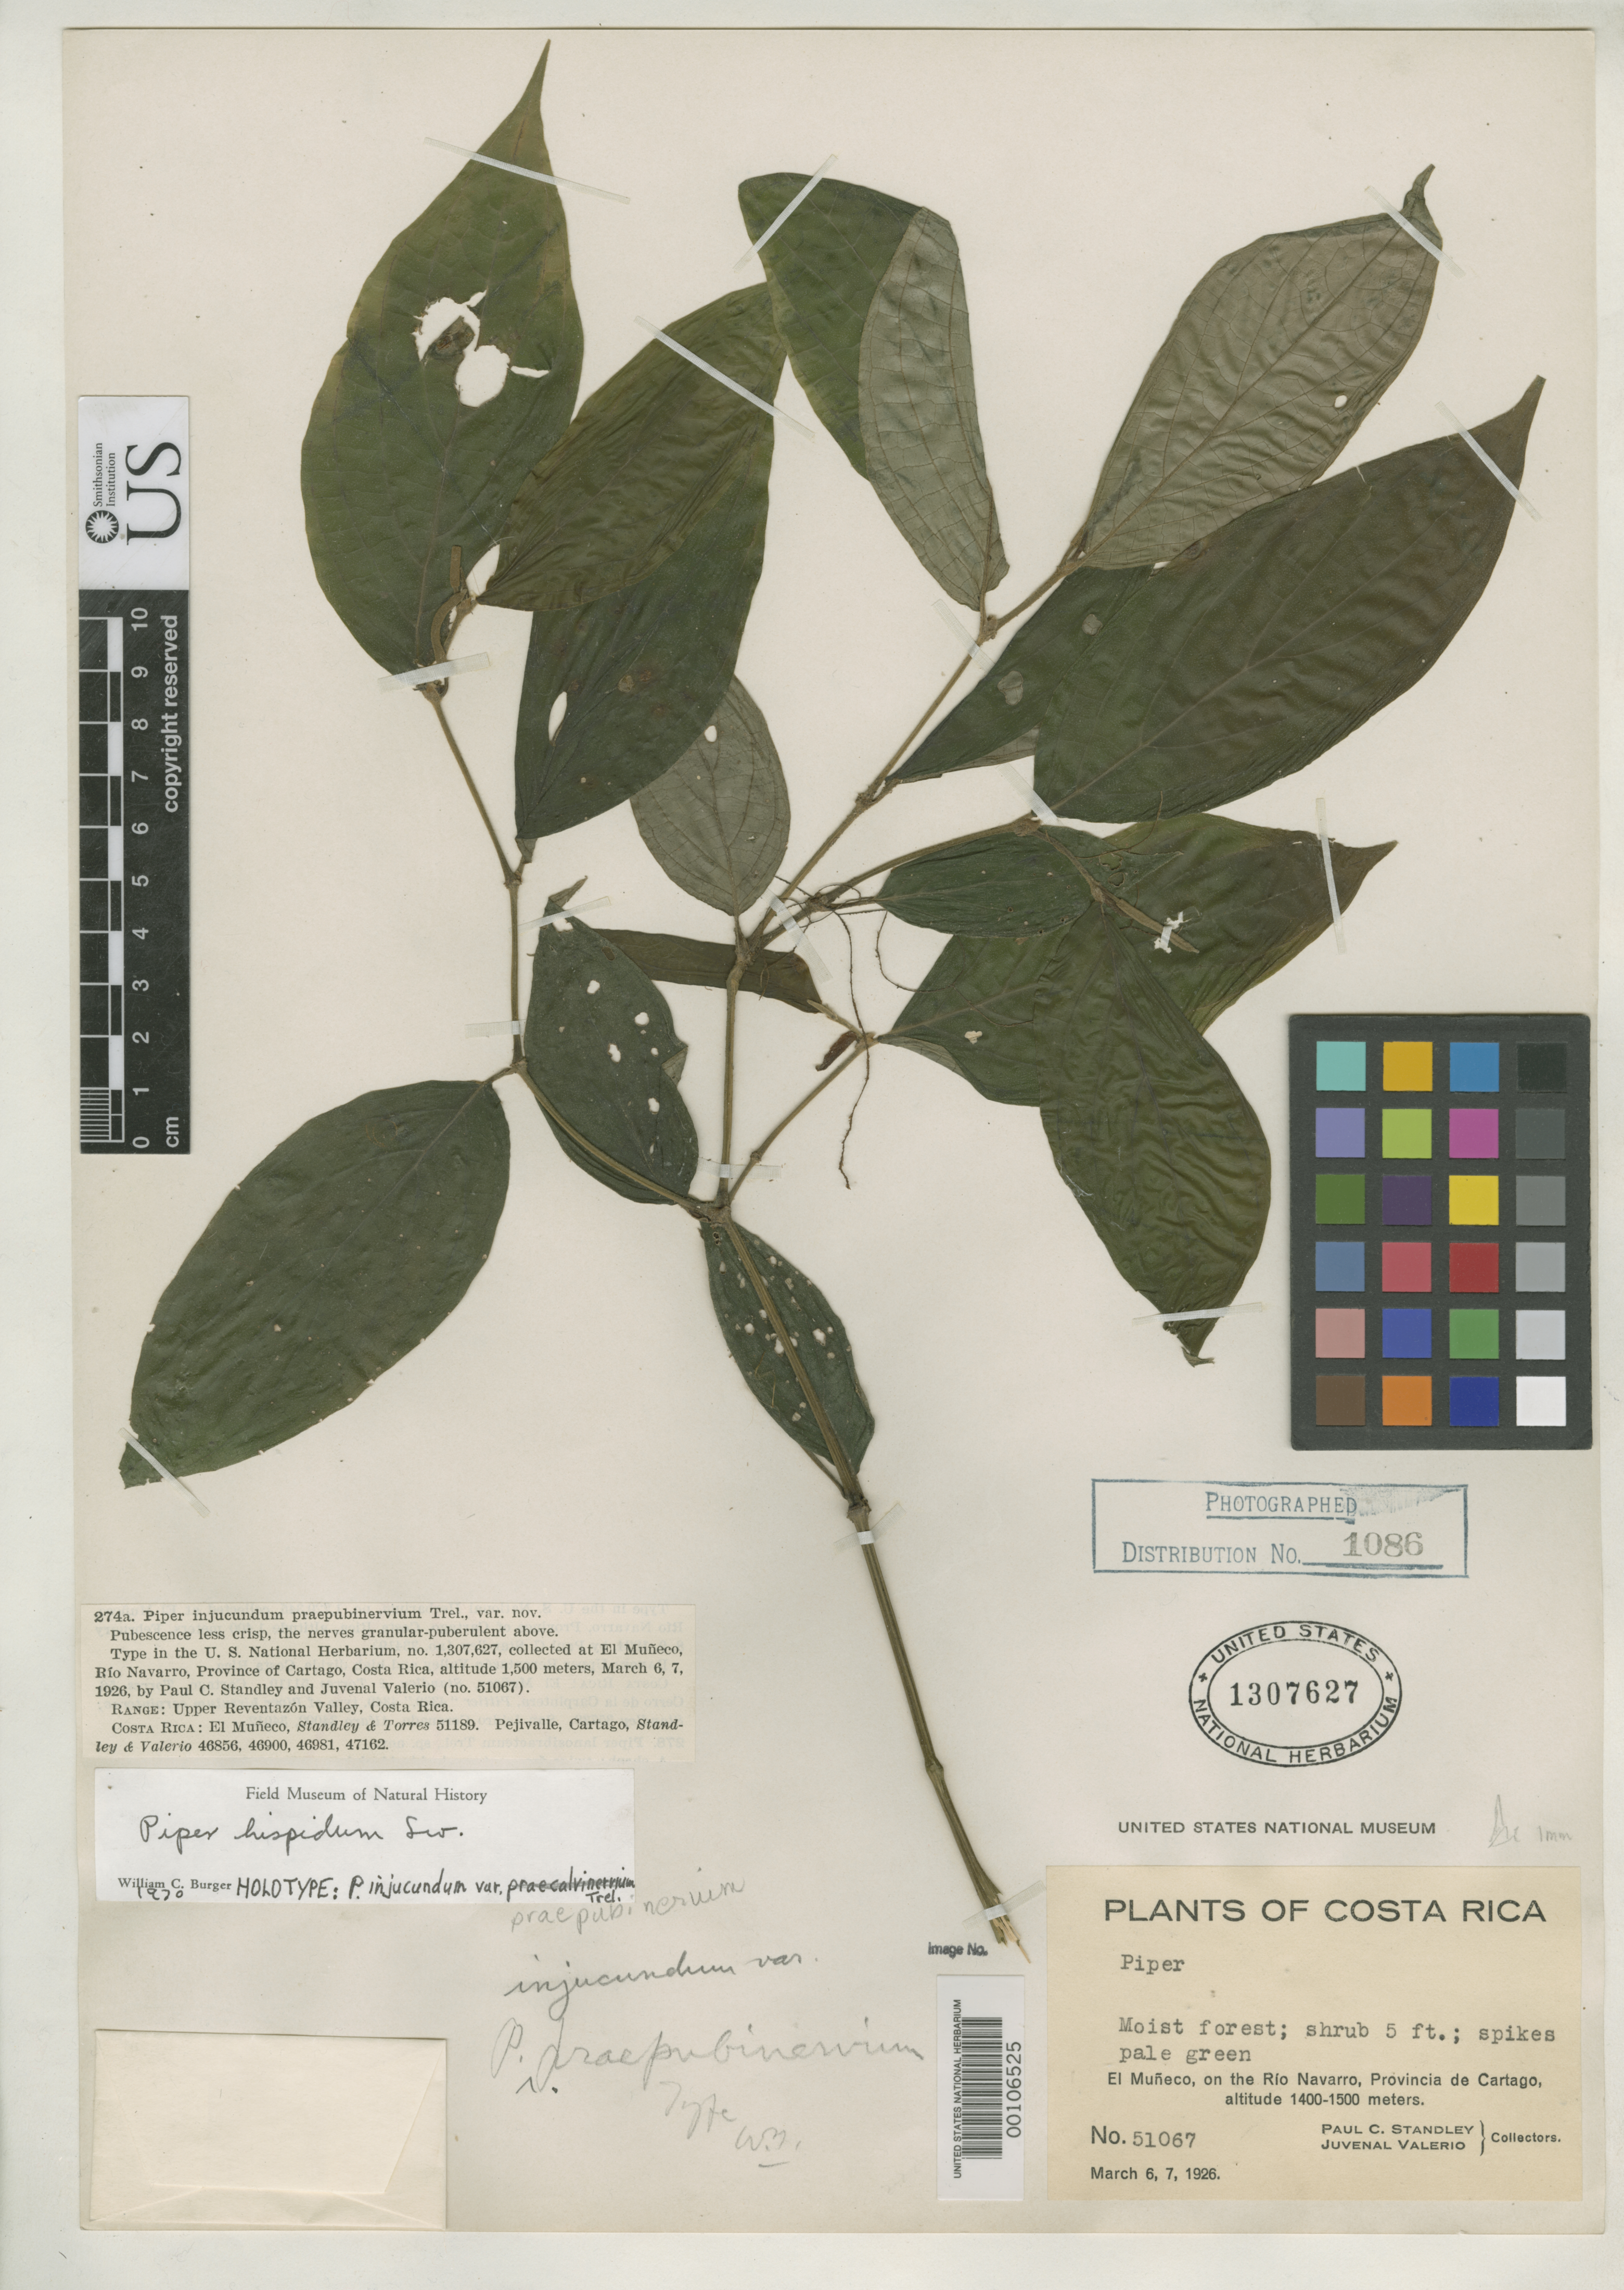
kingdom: Plantae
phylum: Tracheophyta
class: Magnoliopsida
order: Piperales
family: Piperaceae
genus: Piper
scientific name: Piper injucundum var. praepubinervium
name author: Trel.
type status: Holotype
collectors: P. C. Standley & J. Valerio R.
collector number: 51067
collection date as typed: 06 Mar 1926 to 07 Mar 1926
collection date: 1926-03-06/1926-03-07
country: Costa Rica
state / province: Cartago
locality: El Muneco, on Rio Navarro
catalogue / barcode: US 1307627